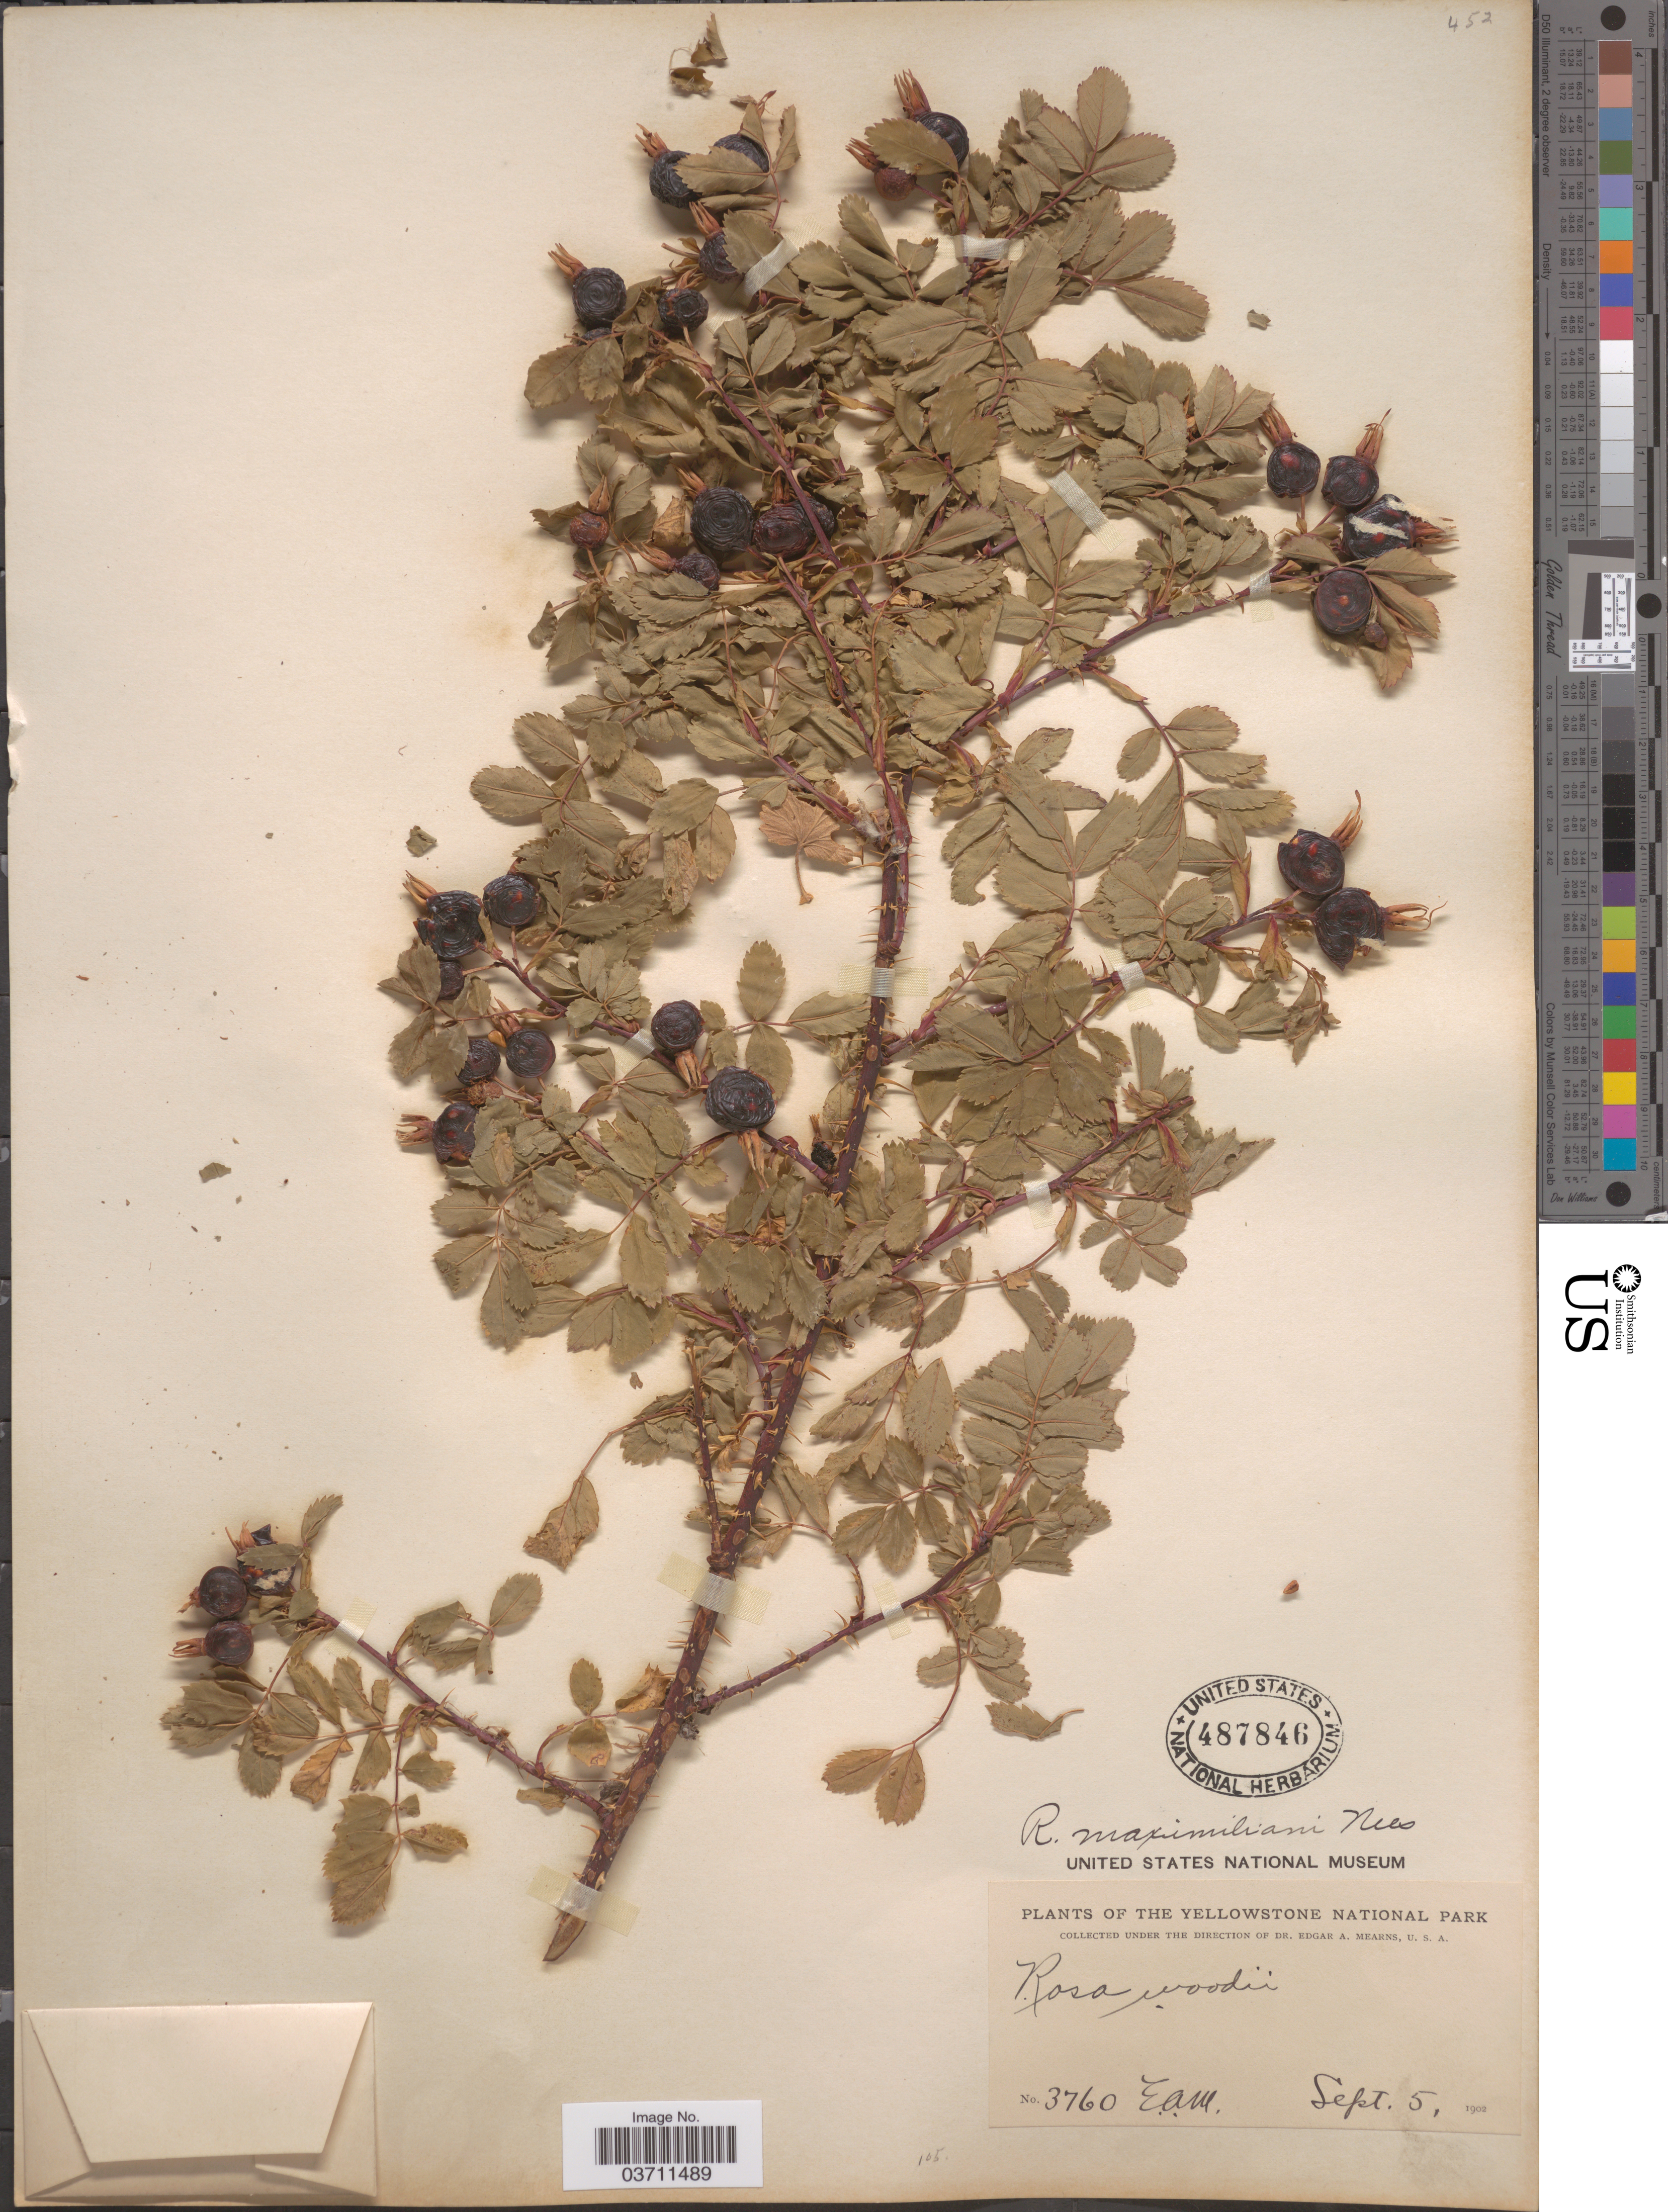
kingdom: Plantae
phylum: Tracheophyta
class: Magnoliopsida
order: Rosales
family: Rosaceae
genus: Rosa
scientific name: Rosa maximiliani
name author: Nees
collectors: E. A. Mearns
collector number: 3760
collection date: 1902-09-05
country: United States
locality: The Yellowstone National Park.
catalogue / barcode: US 487846